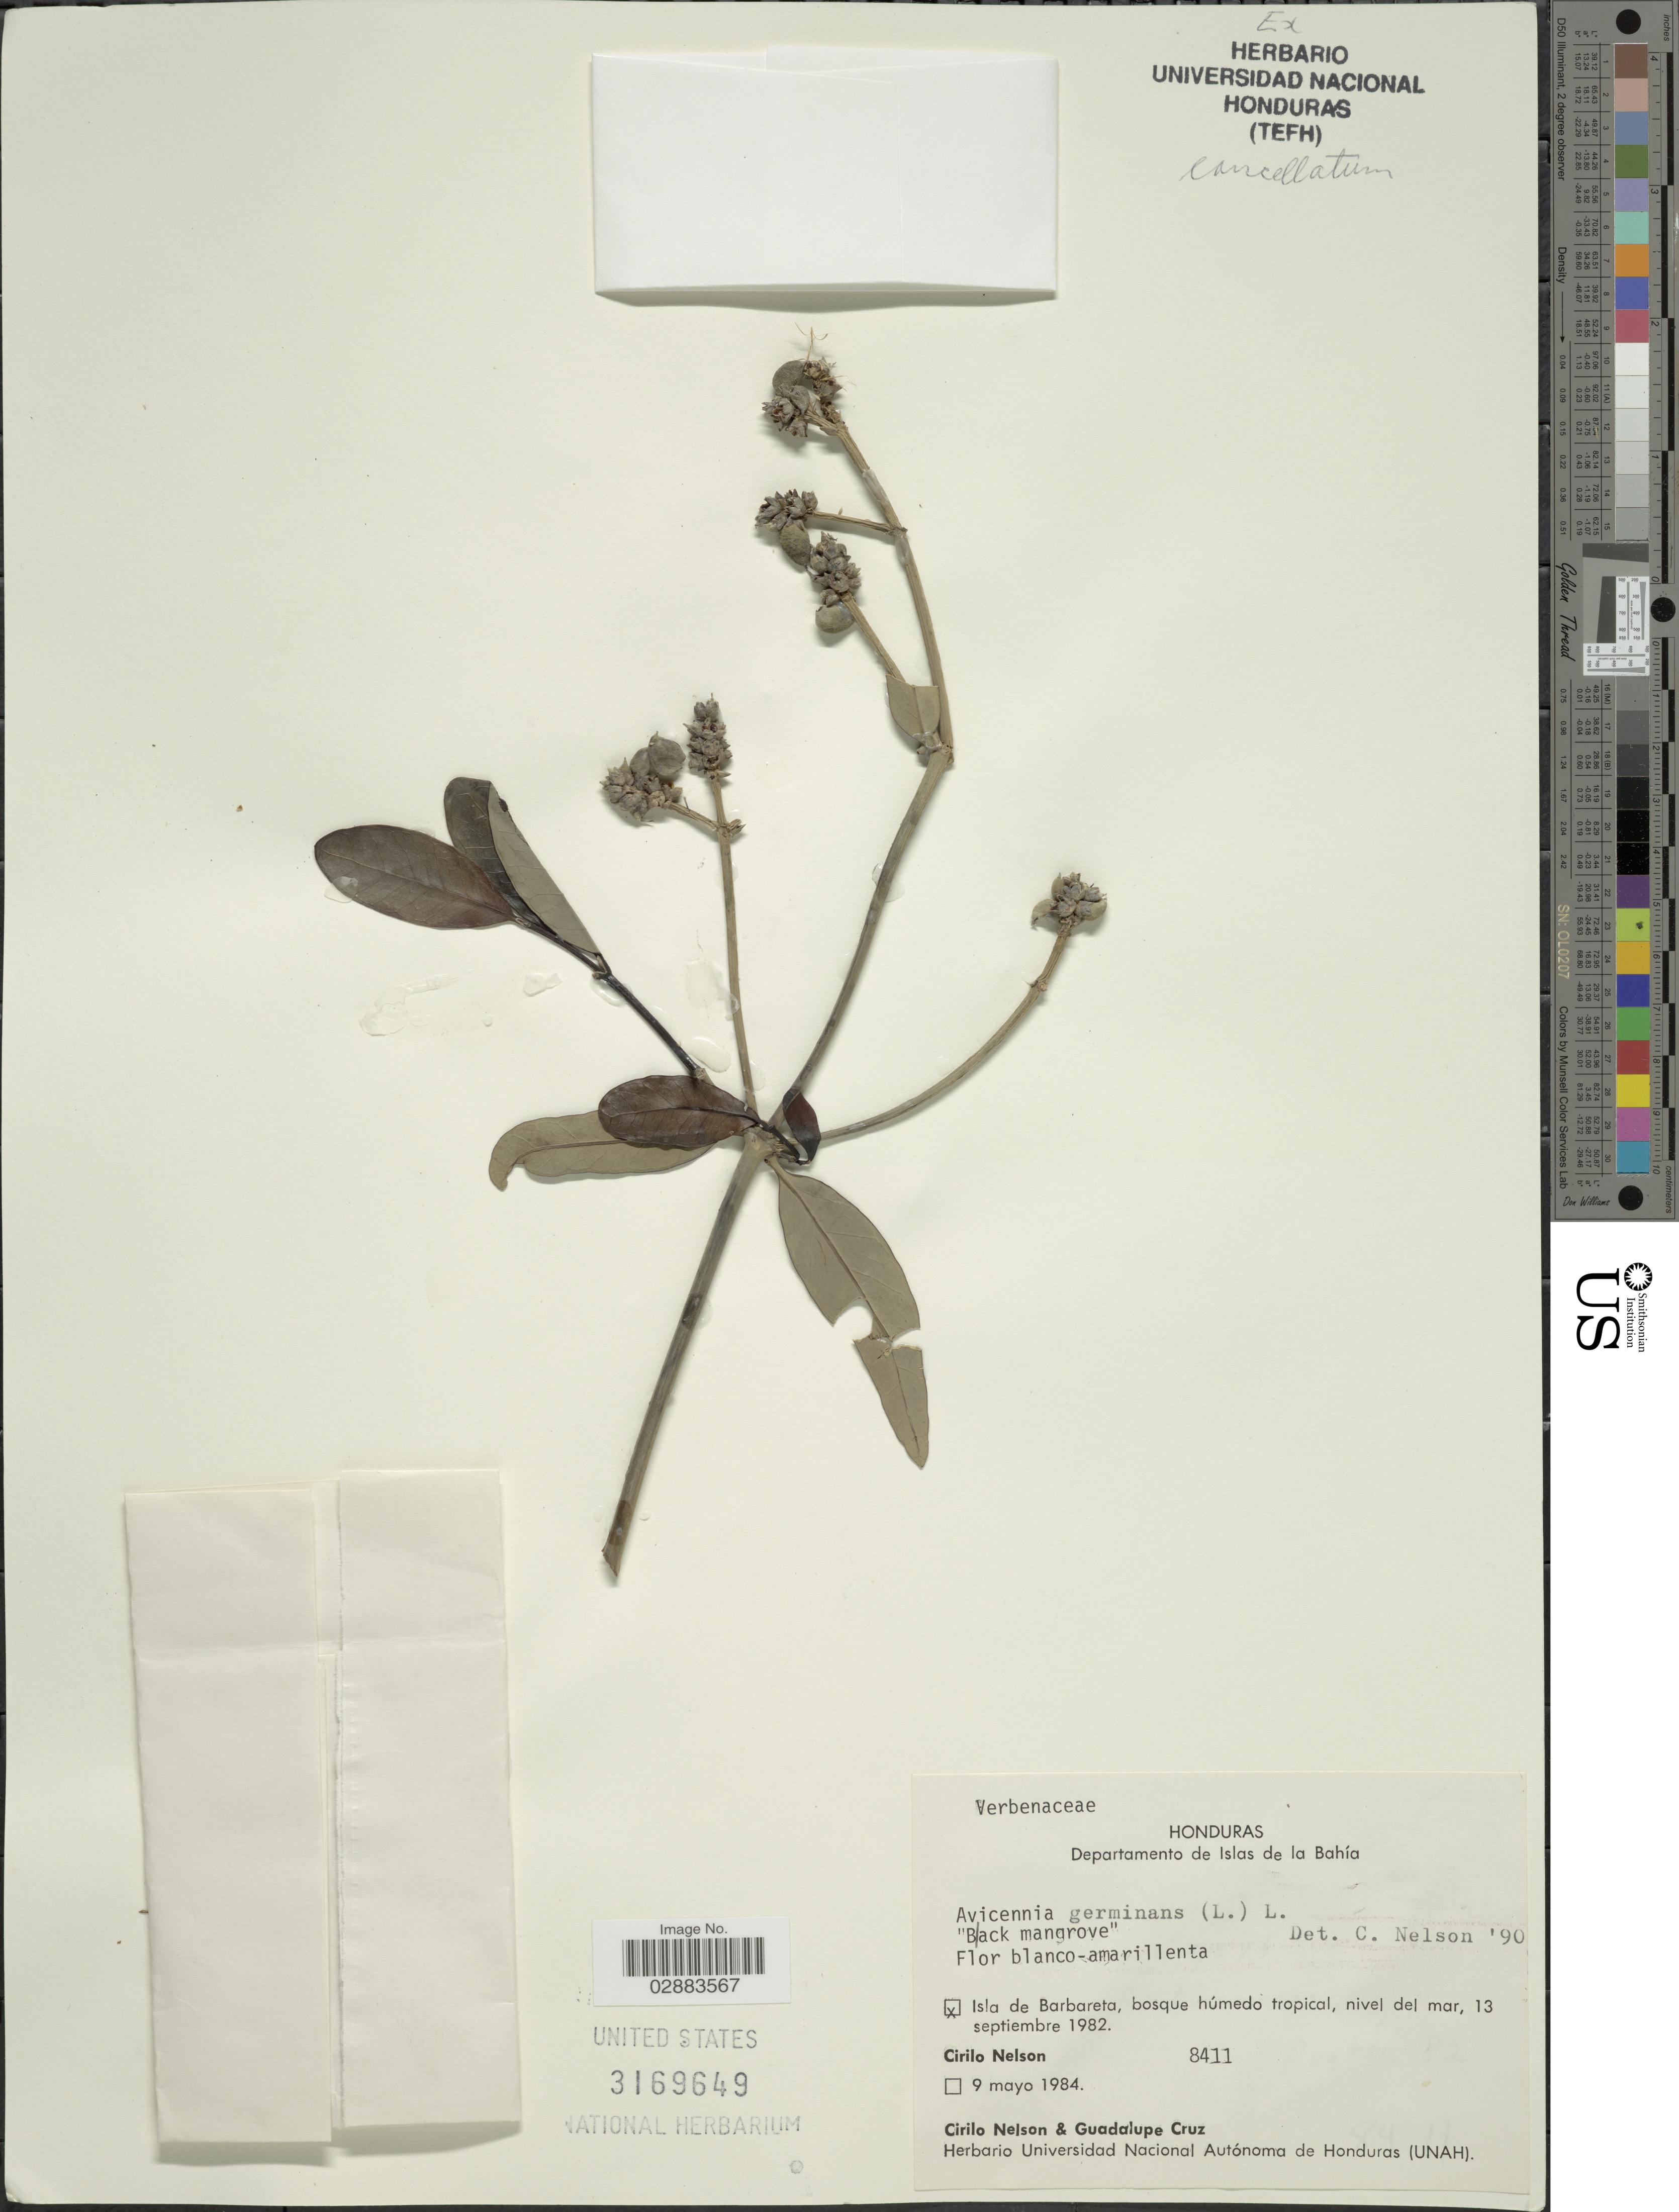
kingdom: Plantae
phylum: Tracheophyta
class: Magnoliopsida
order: Lamiales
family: Acanthaceae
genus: Avicennia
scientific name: Avicennia germinans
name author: (L.) L.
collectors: C. Nelson & G. Cruz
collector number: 8411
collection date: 1982-09-13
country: Honduras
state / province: Islas de la Bahía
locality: Departamento de Islas de la Bahía. Isla de Barbareta.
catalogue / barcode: US 3169649